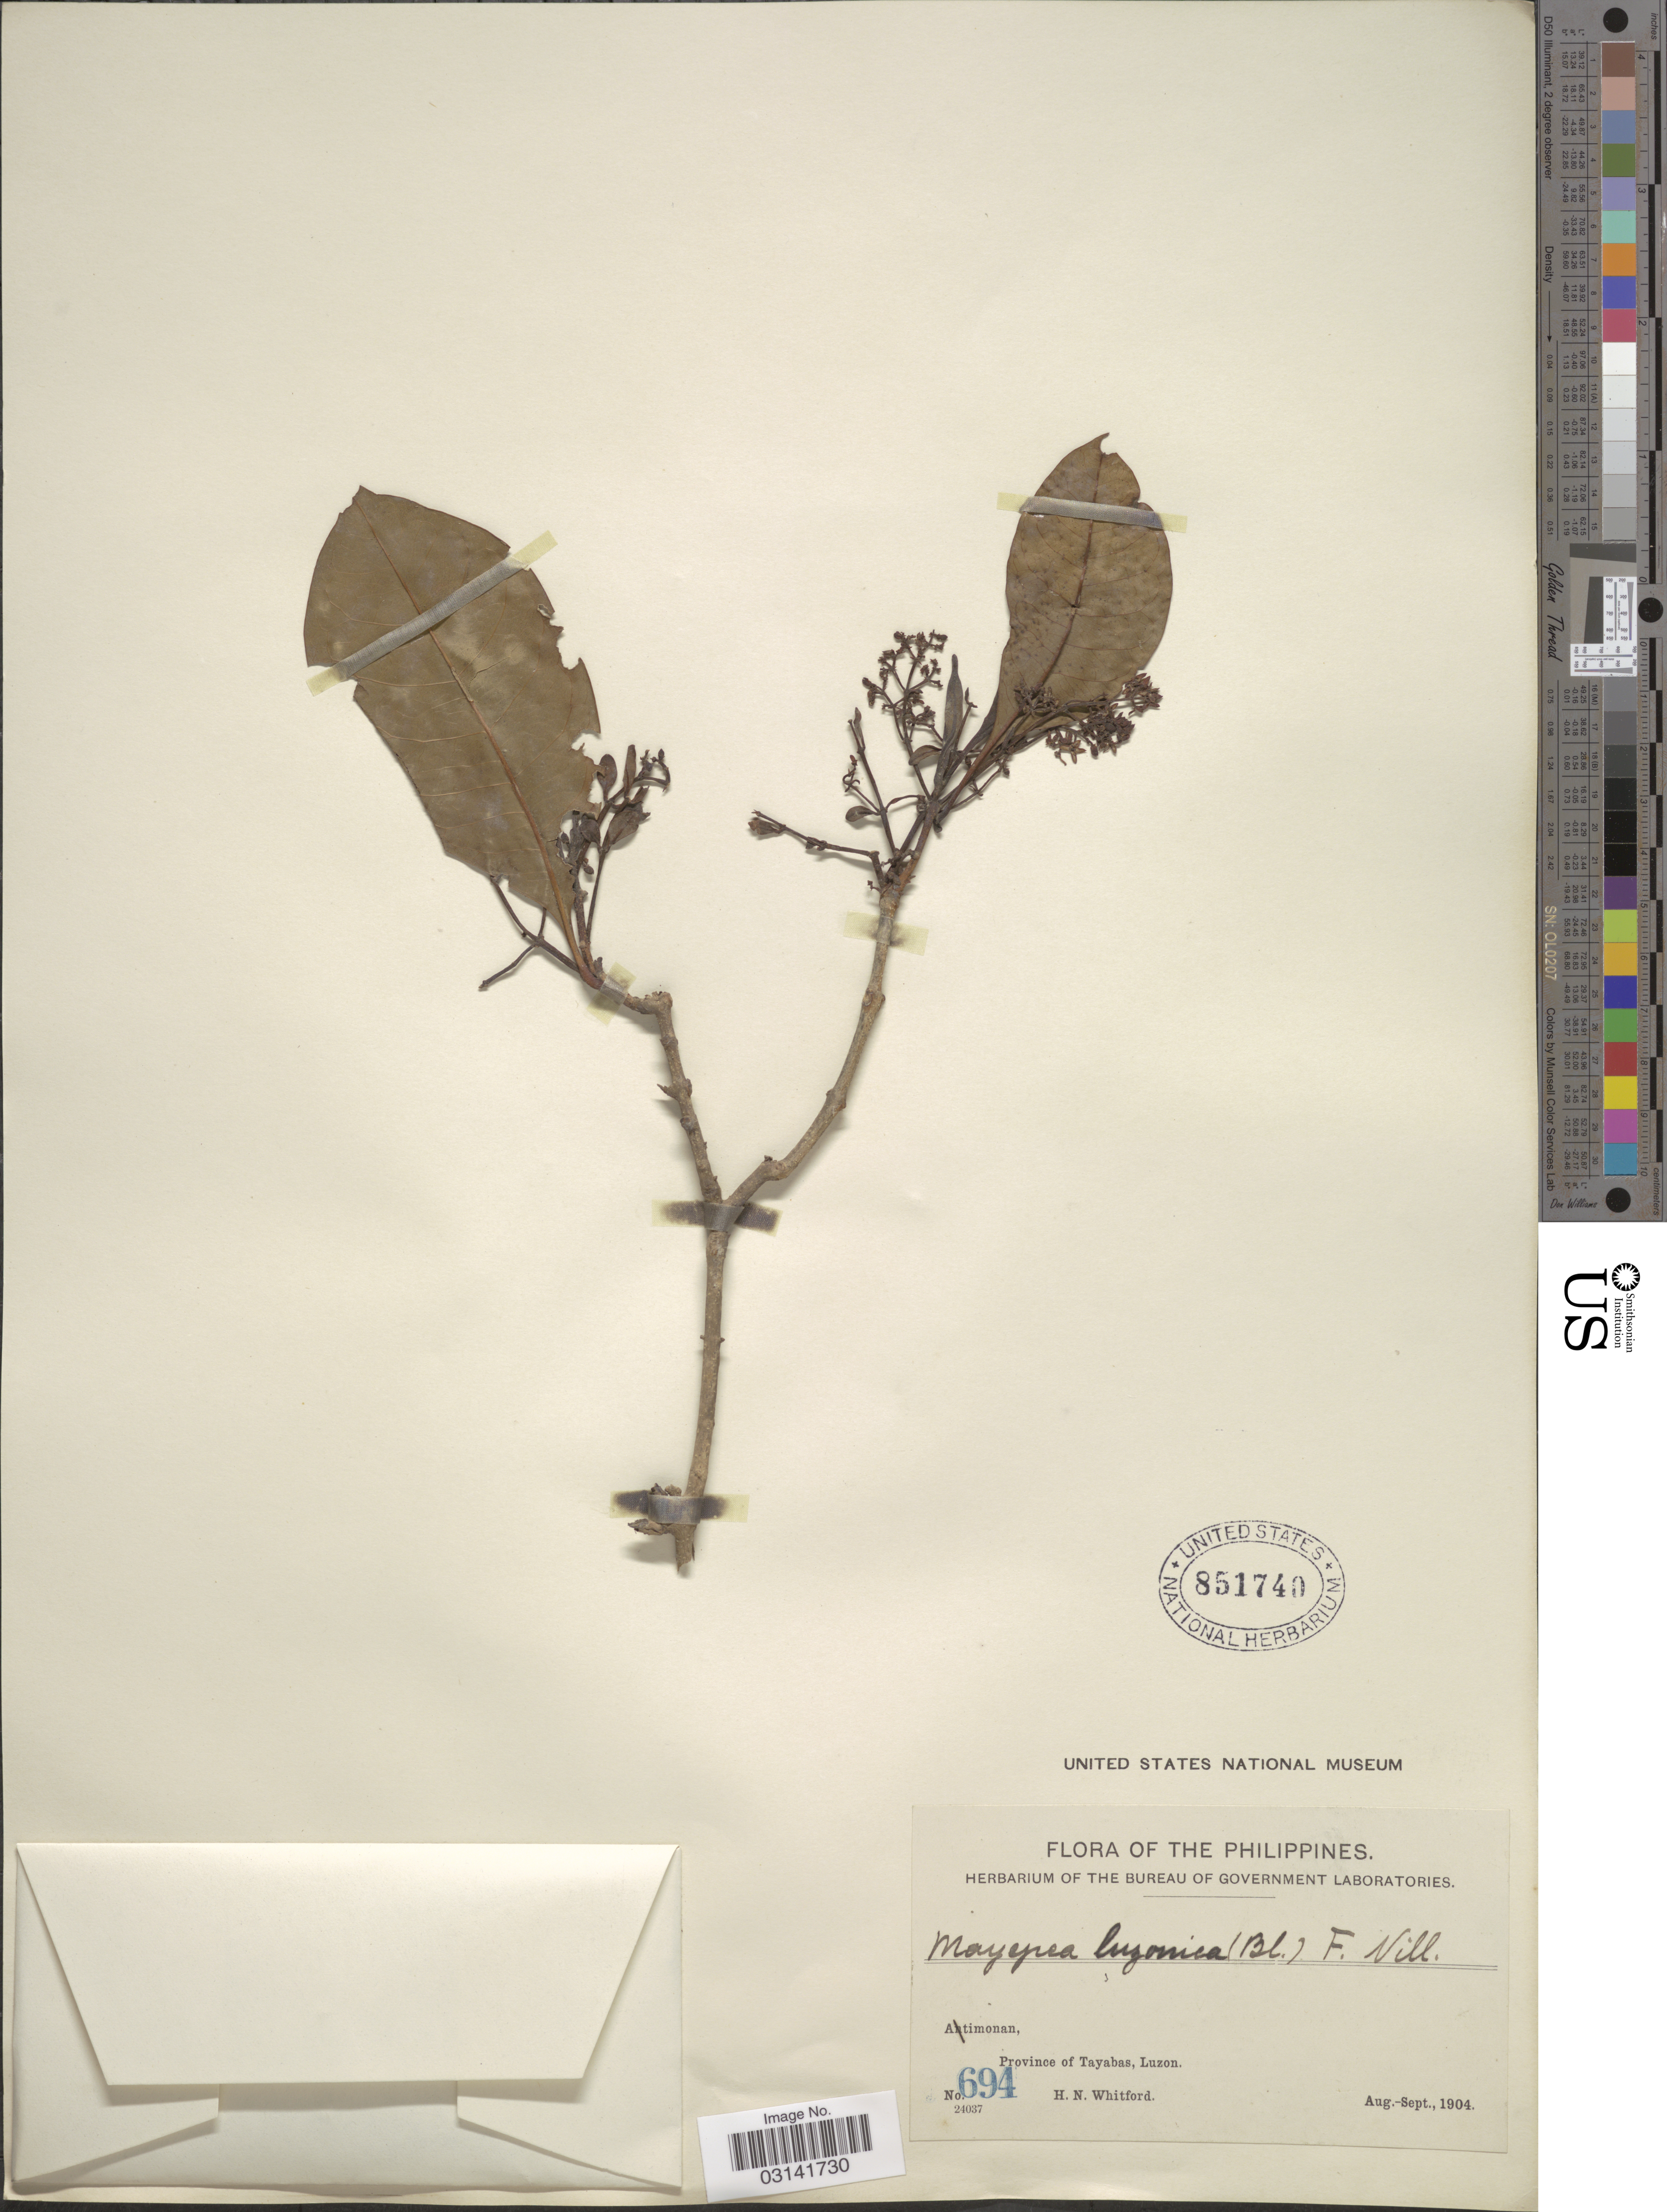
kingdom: Plantae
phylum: Tracheophyta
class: Magnoliopsida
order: Lamiales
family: Oleaceae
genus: Chionanthus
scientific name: Chionanthus ramiflorus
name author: Roxb.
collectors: H. N. Whitford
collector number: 694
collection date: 1904-08/1904-09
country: Philippines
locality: Atimonan, Province of Tayabas, Luzon.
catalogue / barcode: US 851740